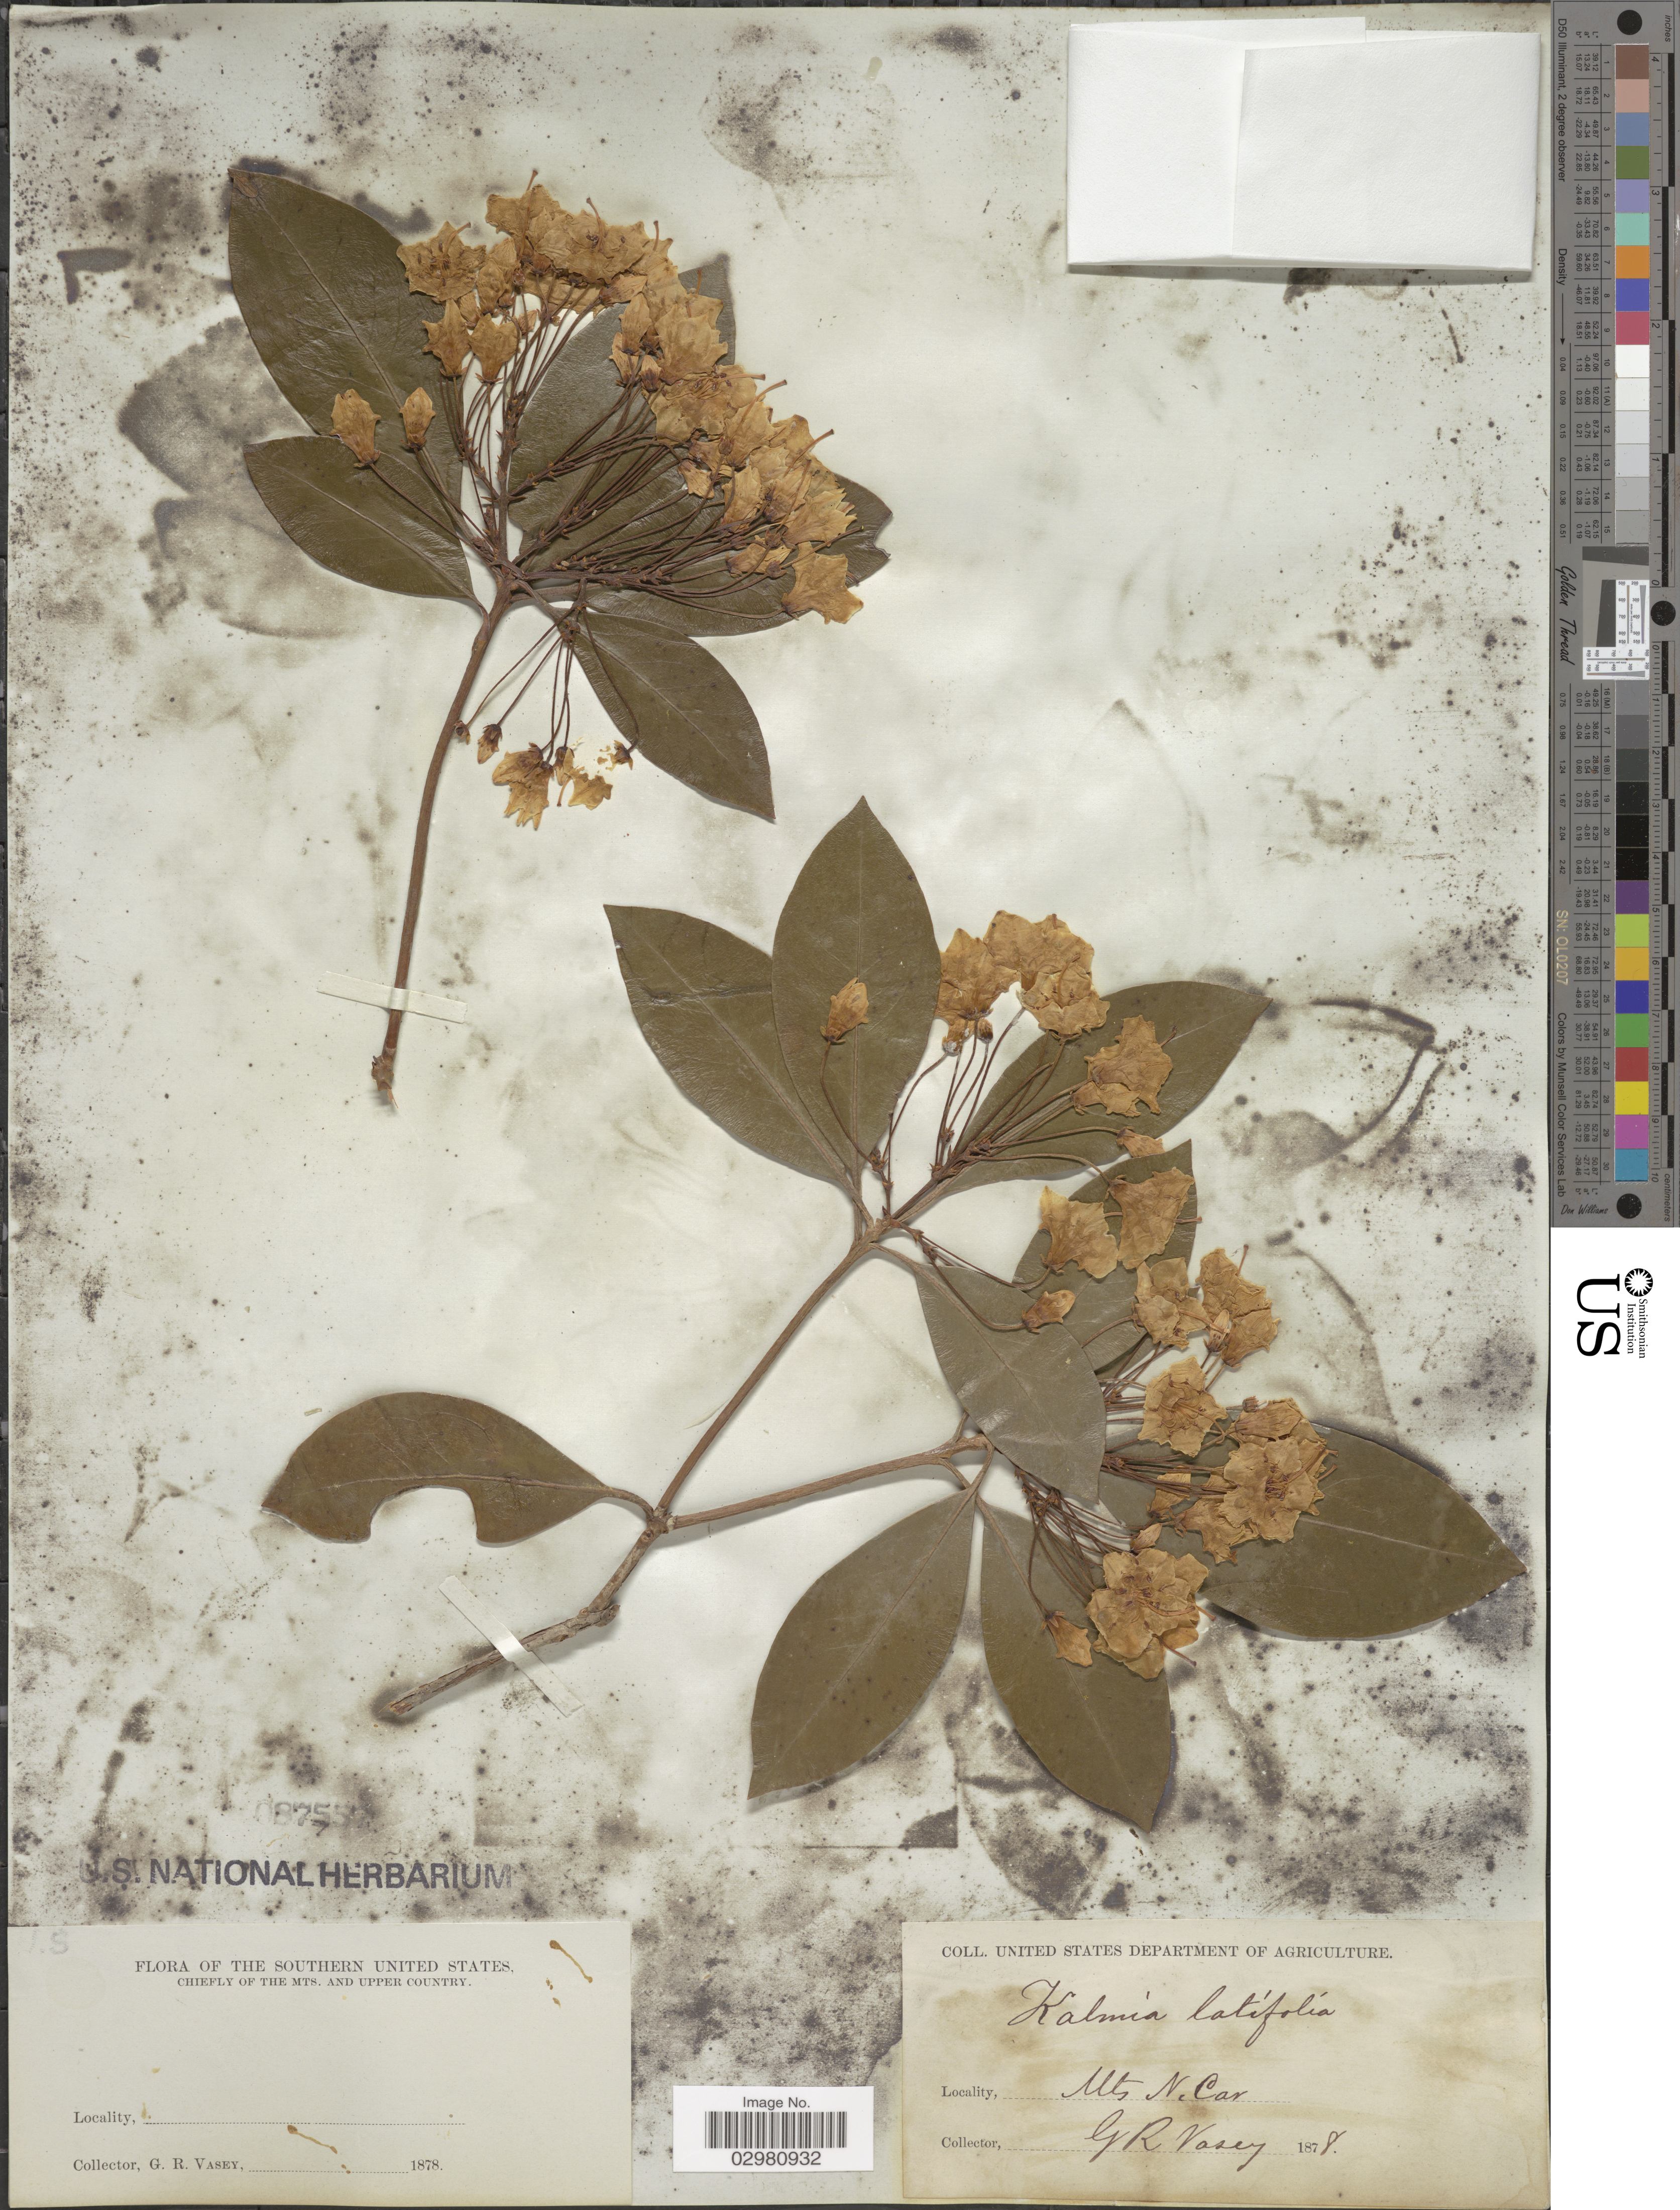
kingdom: Plantae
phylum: Tracheophyta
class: Magnoliopsida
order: Ericales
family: Ericaceae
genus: Kalmia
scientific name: Kalmia latifolia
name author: L.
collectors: G. R. Vasey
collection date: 1878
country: United States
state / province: North Carolina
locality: The Southern United States. Chiefly of the mts. and upper country. Mts. N. Car.